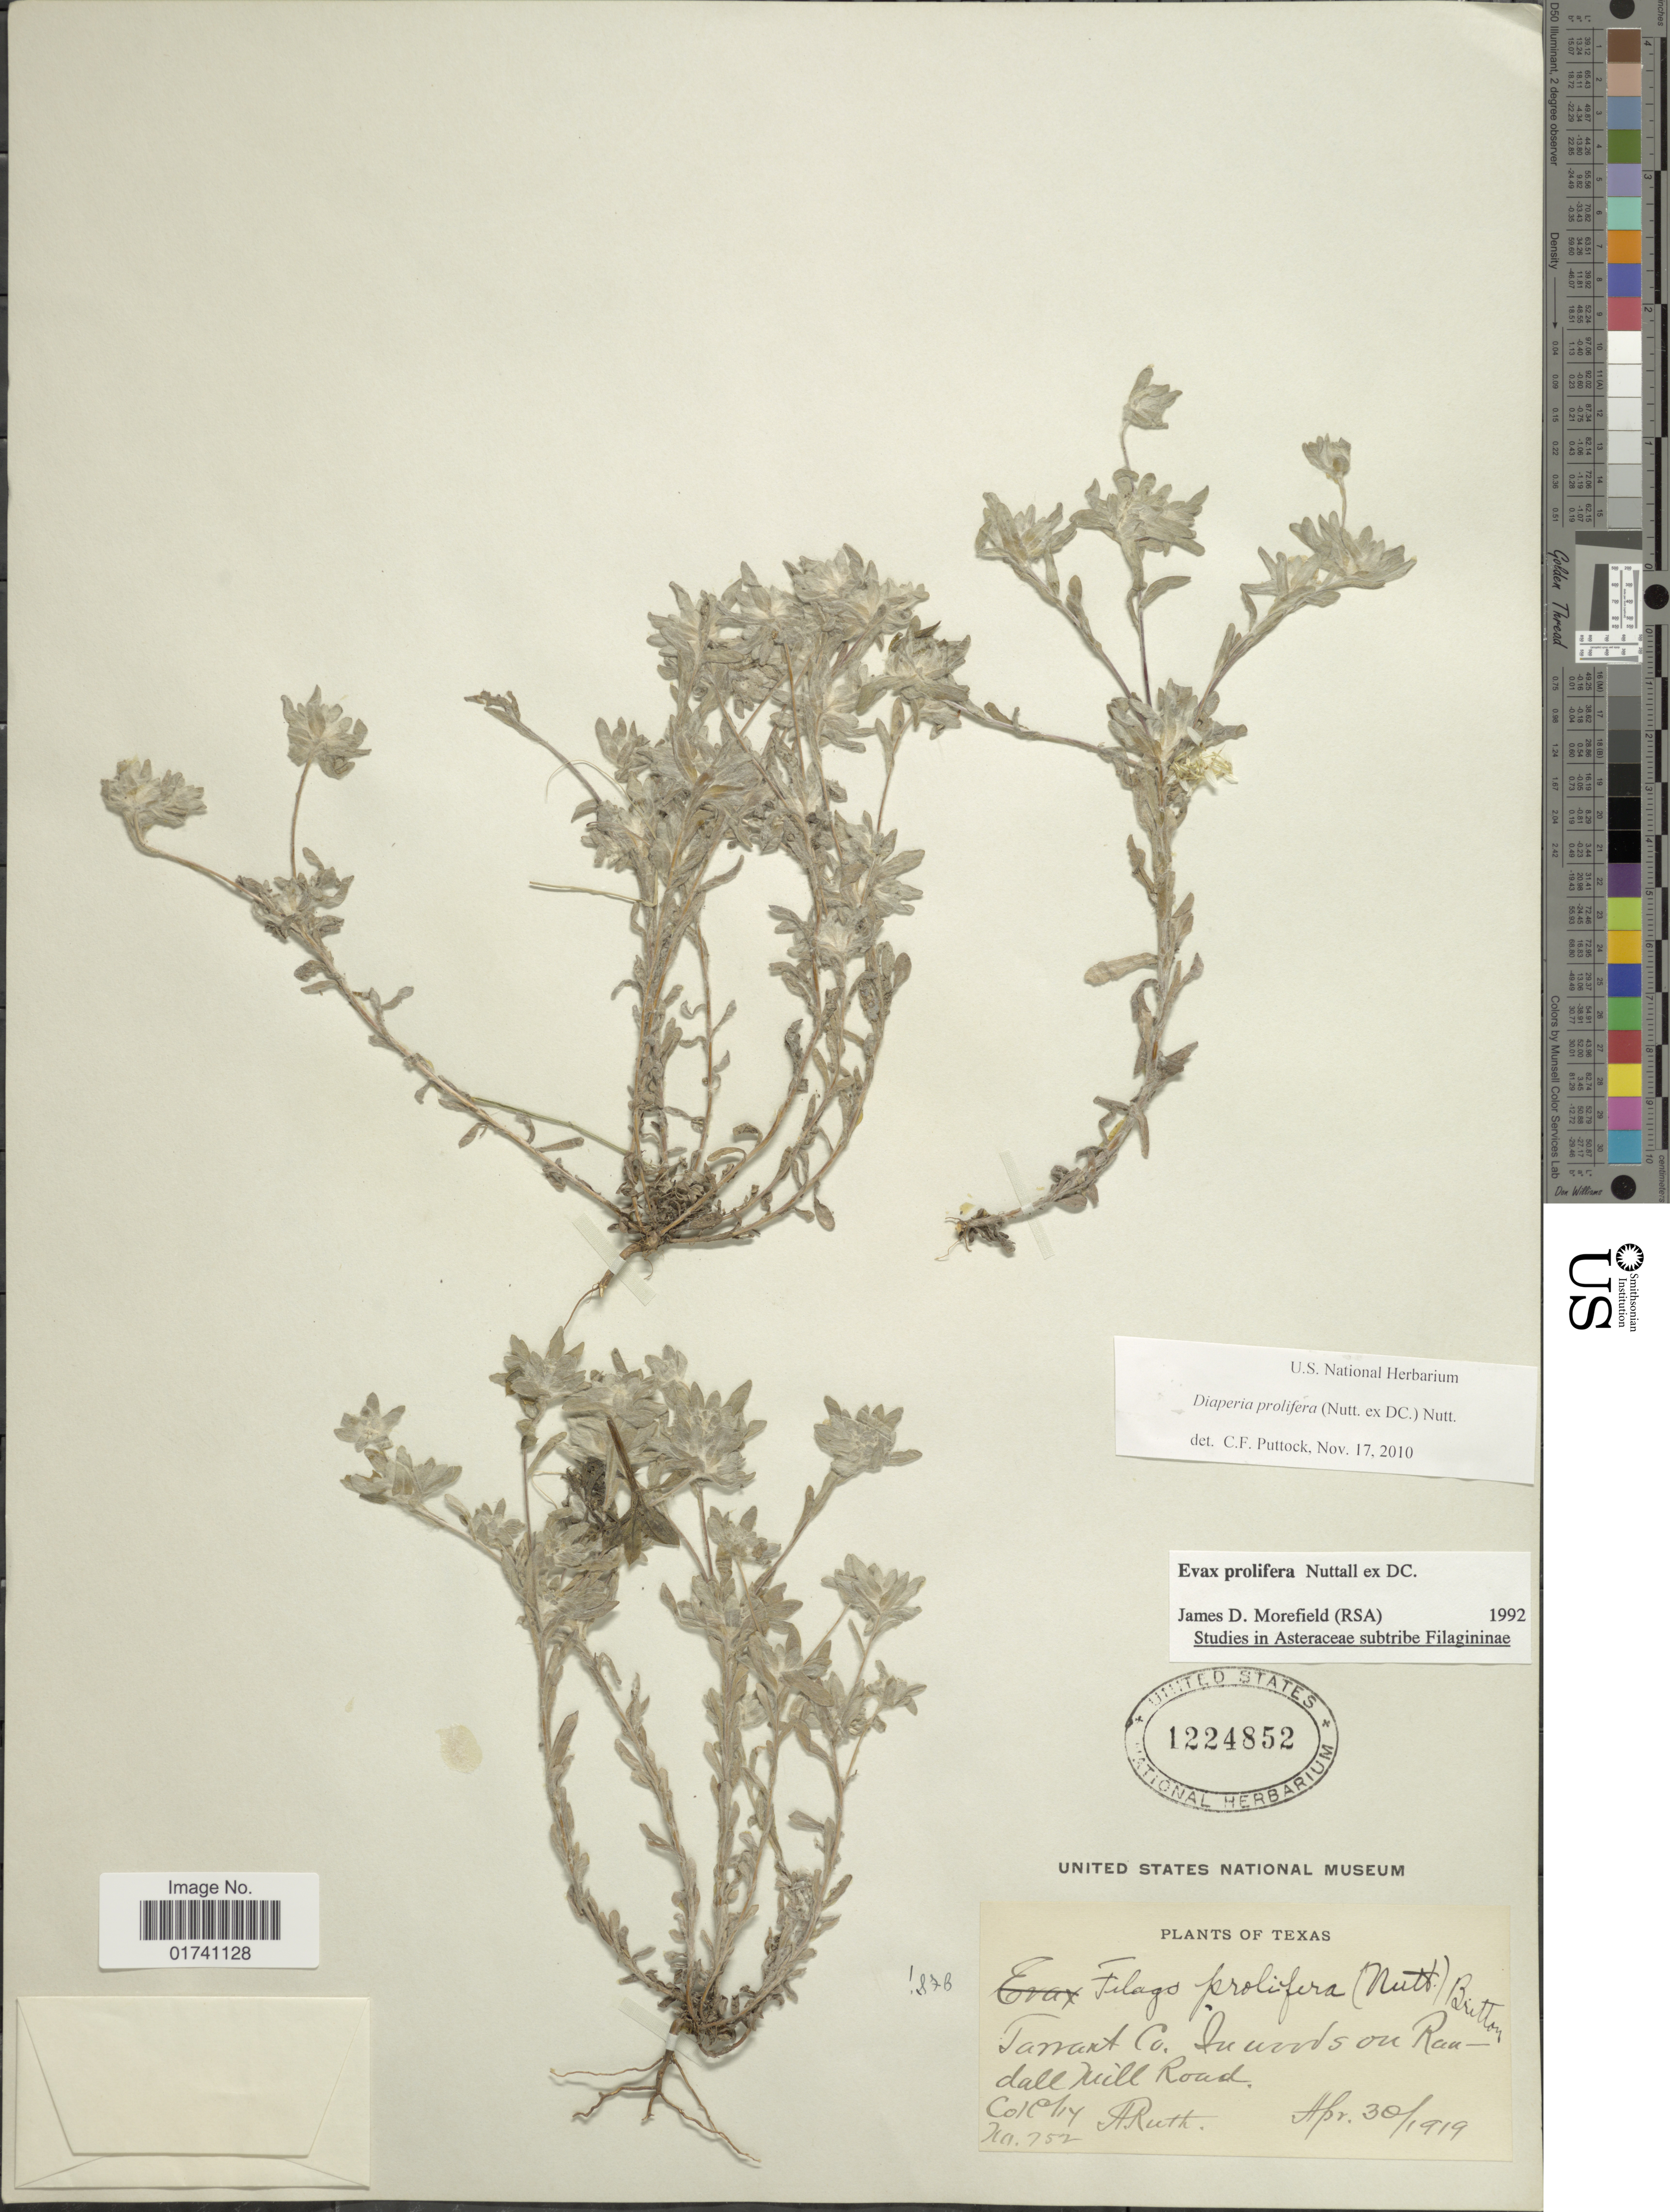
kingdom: Plantae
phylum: Tracheophyta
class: Magnoliopsida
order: Asterales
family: Asteraceae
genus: Diaperia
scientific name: Diaperia prolifera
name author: (Nutt. ex DC.) Morefield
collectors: A. Ruth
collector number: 752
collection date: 1919-04-30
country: United States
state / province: Texas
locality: Tarrant Co. In woods on Randall Mill Road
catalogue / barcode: US 1224852